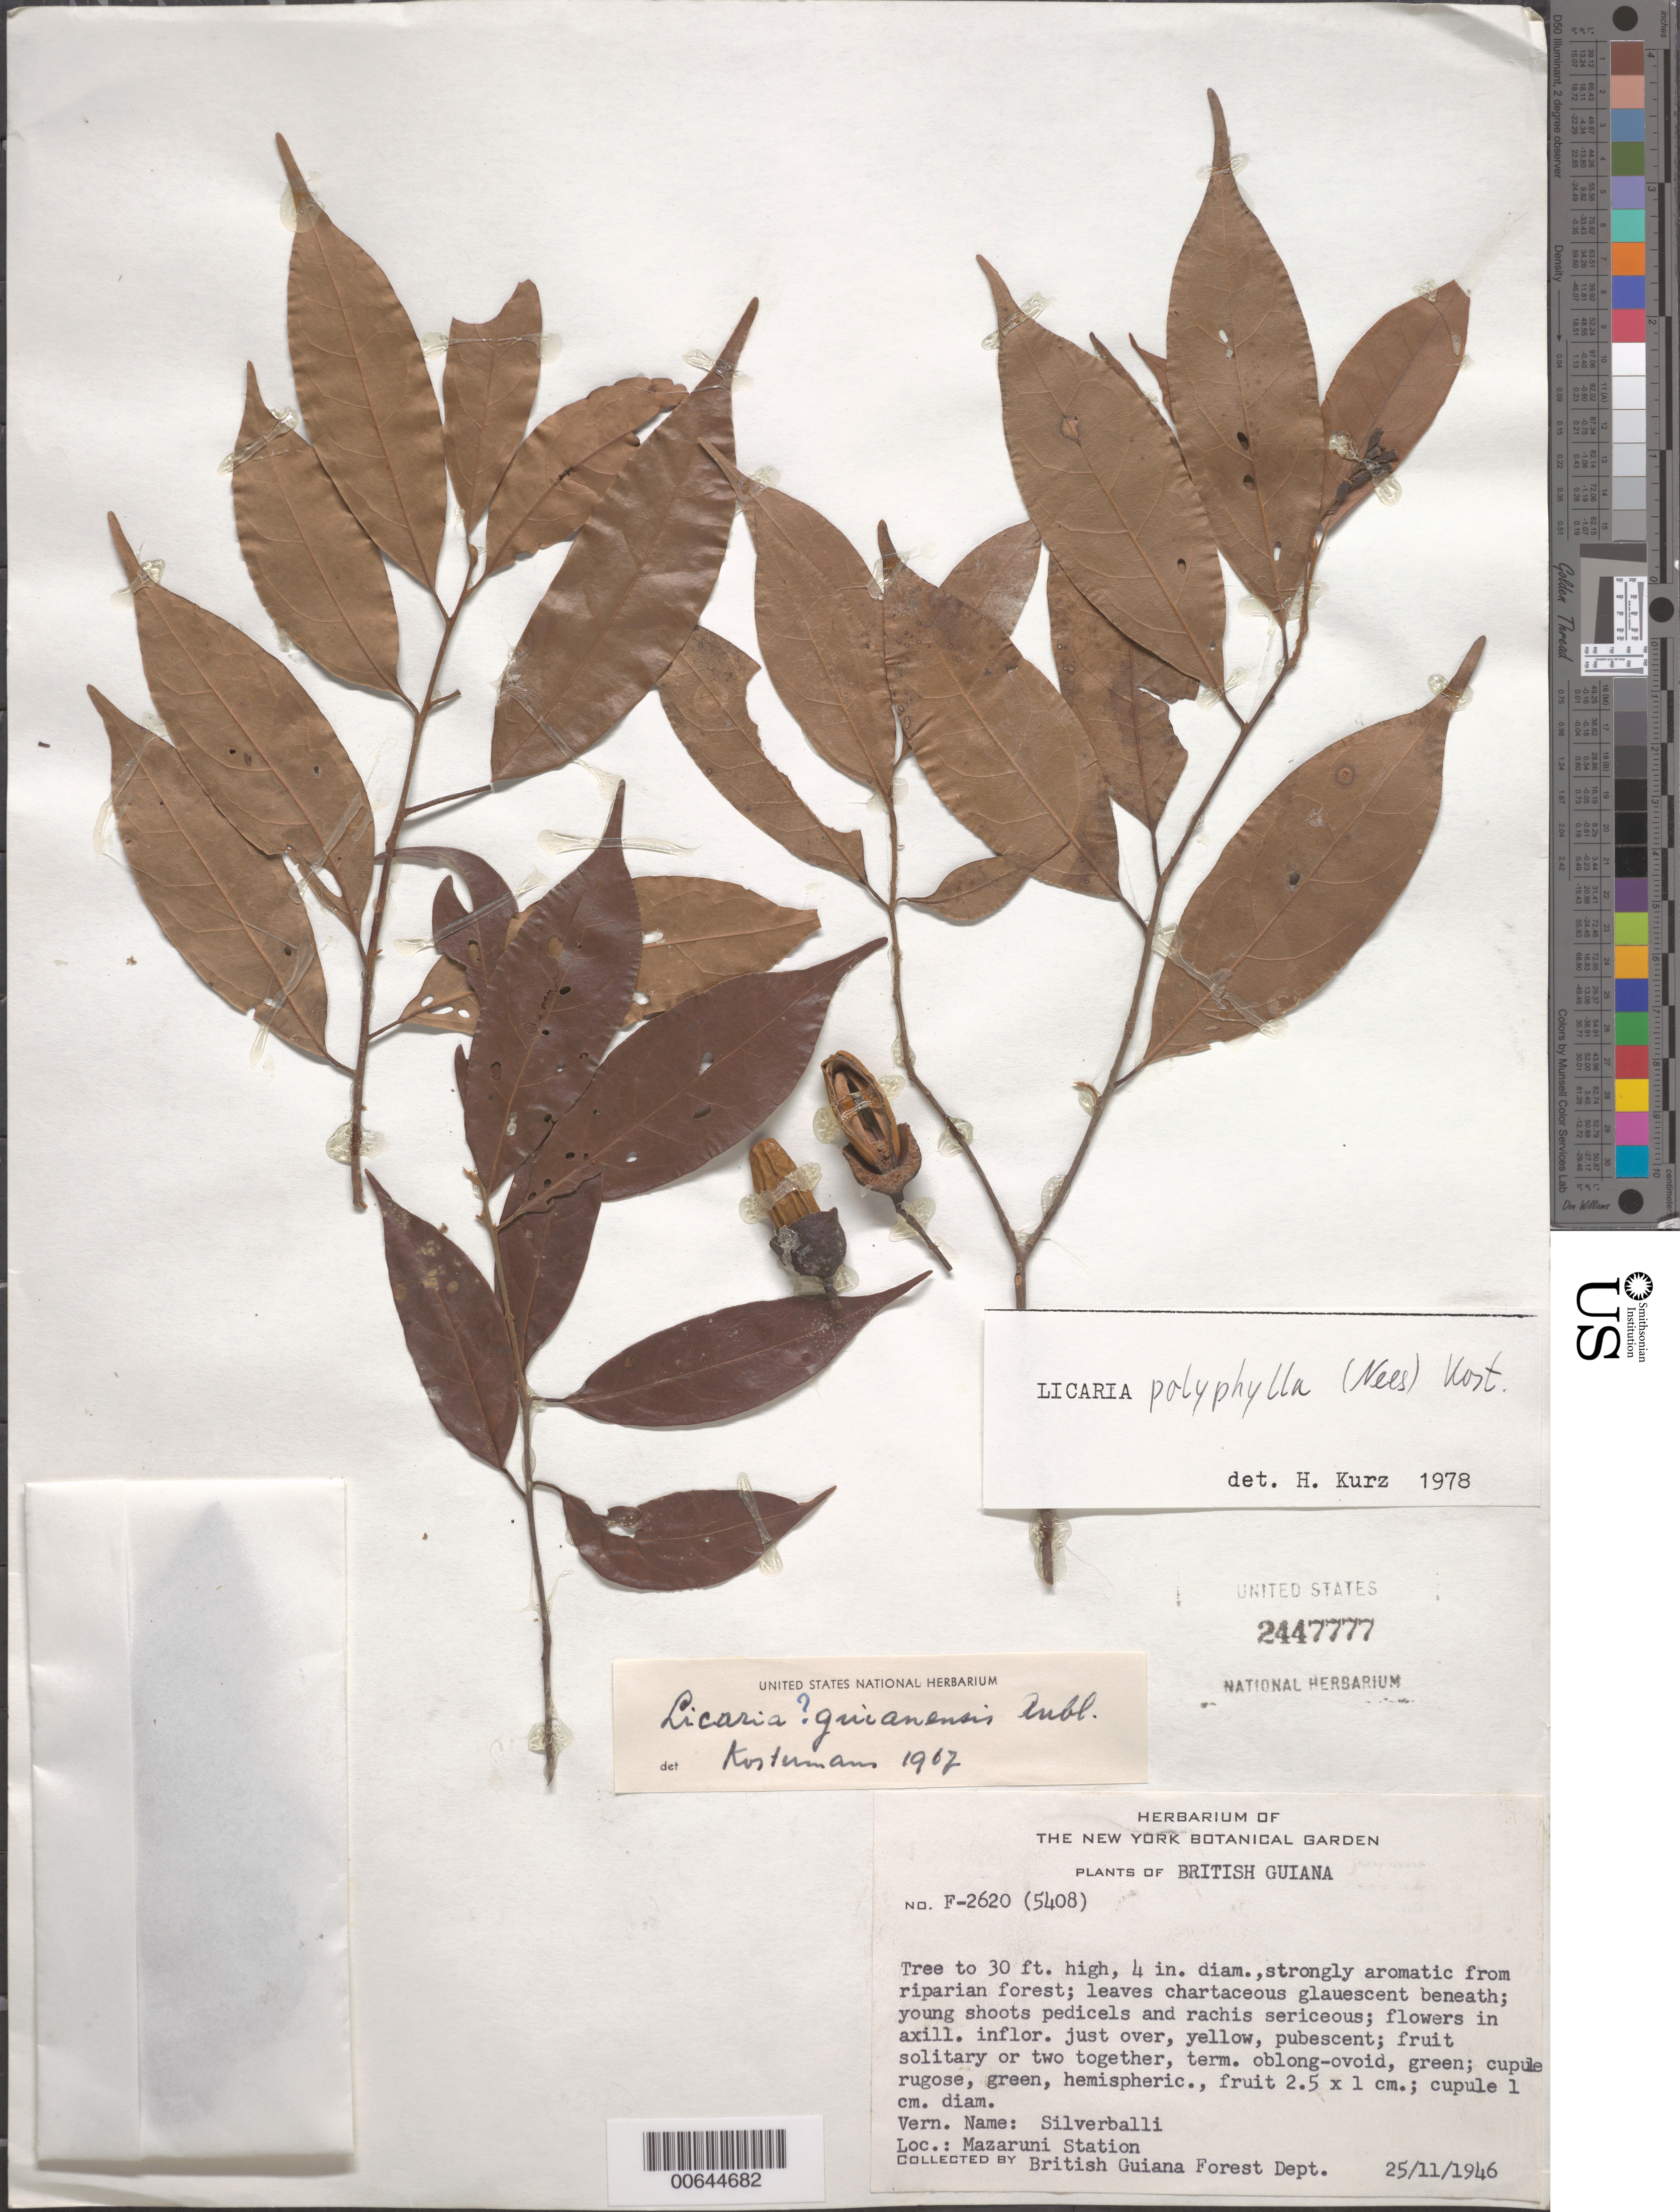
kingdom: Plantae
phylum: Tracheophyta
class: Magnoliopsida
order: Laurales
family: Lauraceae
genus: Licaria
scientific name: Licaria polyphylla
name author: (Nees) Kosterm.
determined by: Kurz, H.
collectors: Forest Dept. B. G. & British Guiana Forestry Dept.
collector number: F 2620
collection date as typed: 25-Nov-46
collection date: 1946-11-25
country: Guyana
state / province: Cuyuni-Mazaruni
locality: Mazaruni Station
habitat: Riparian forest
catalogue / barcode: US 2447777